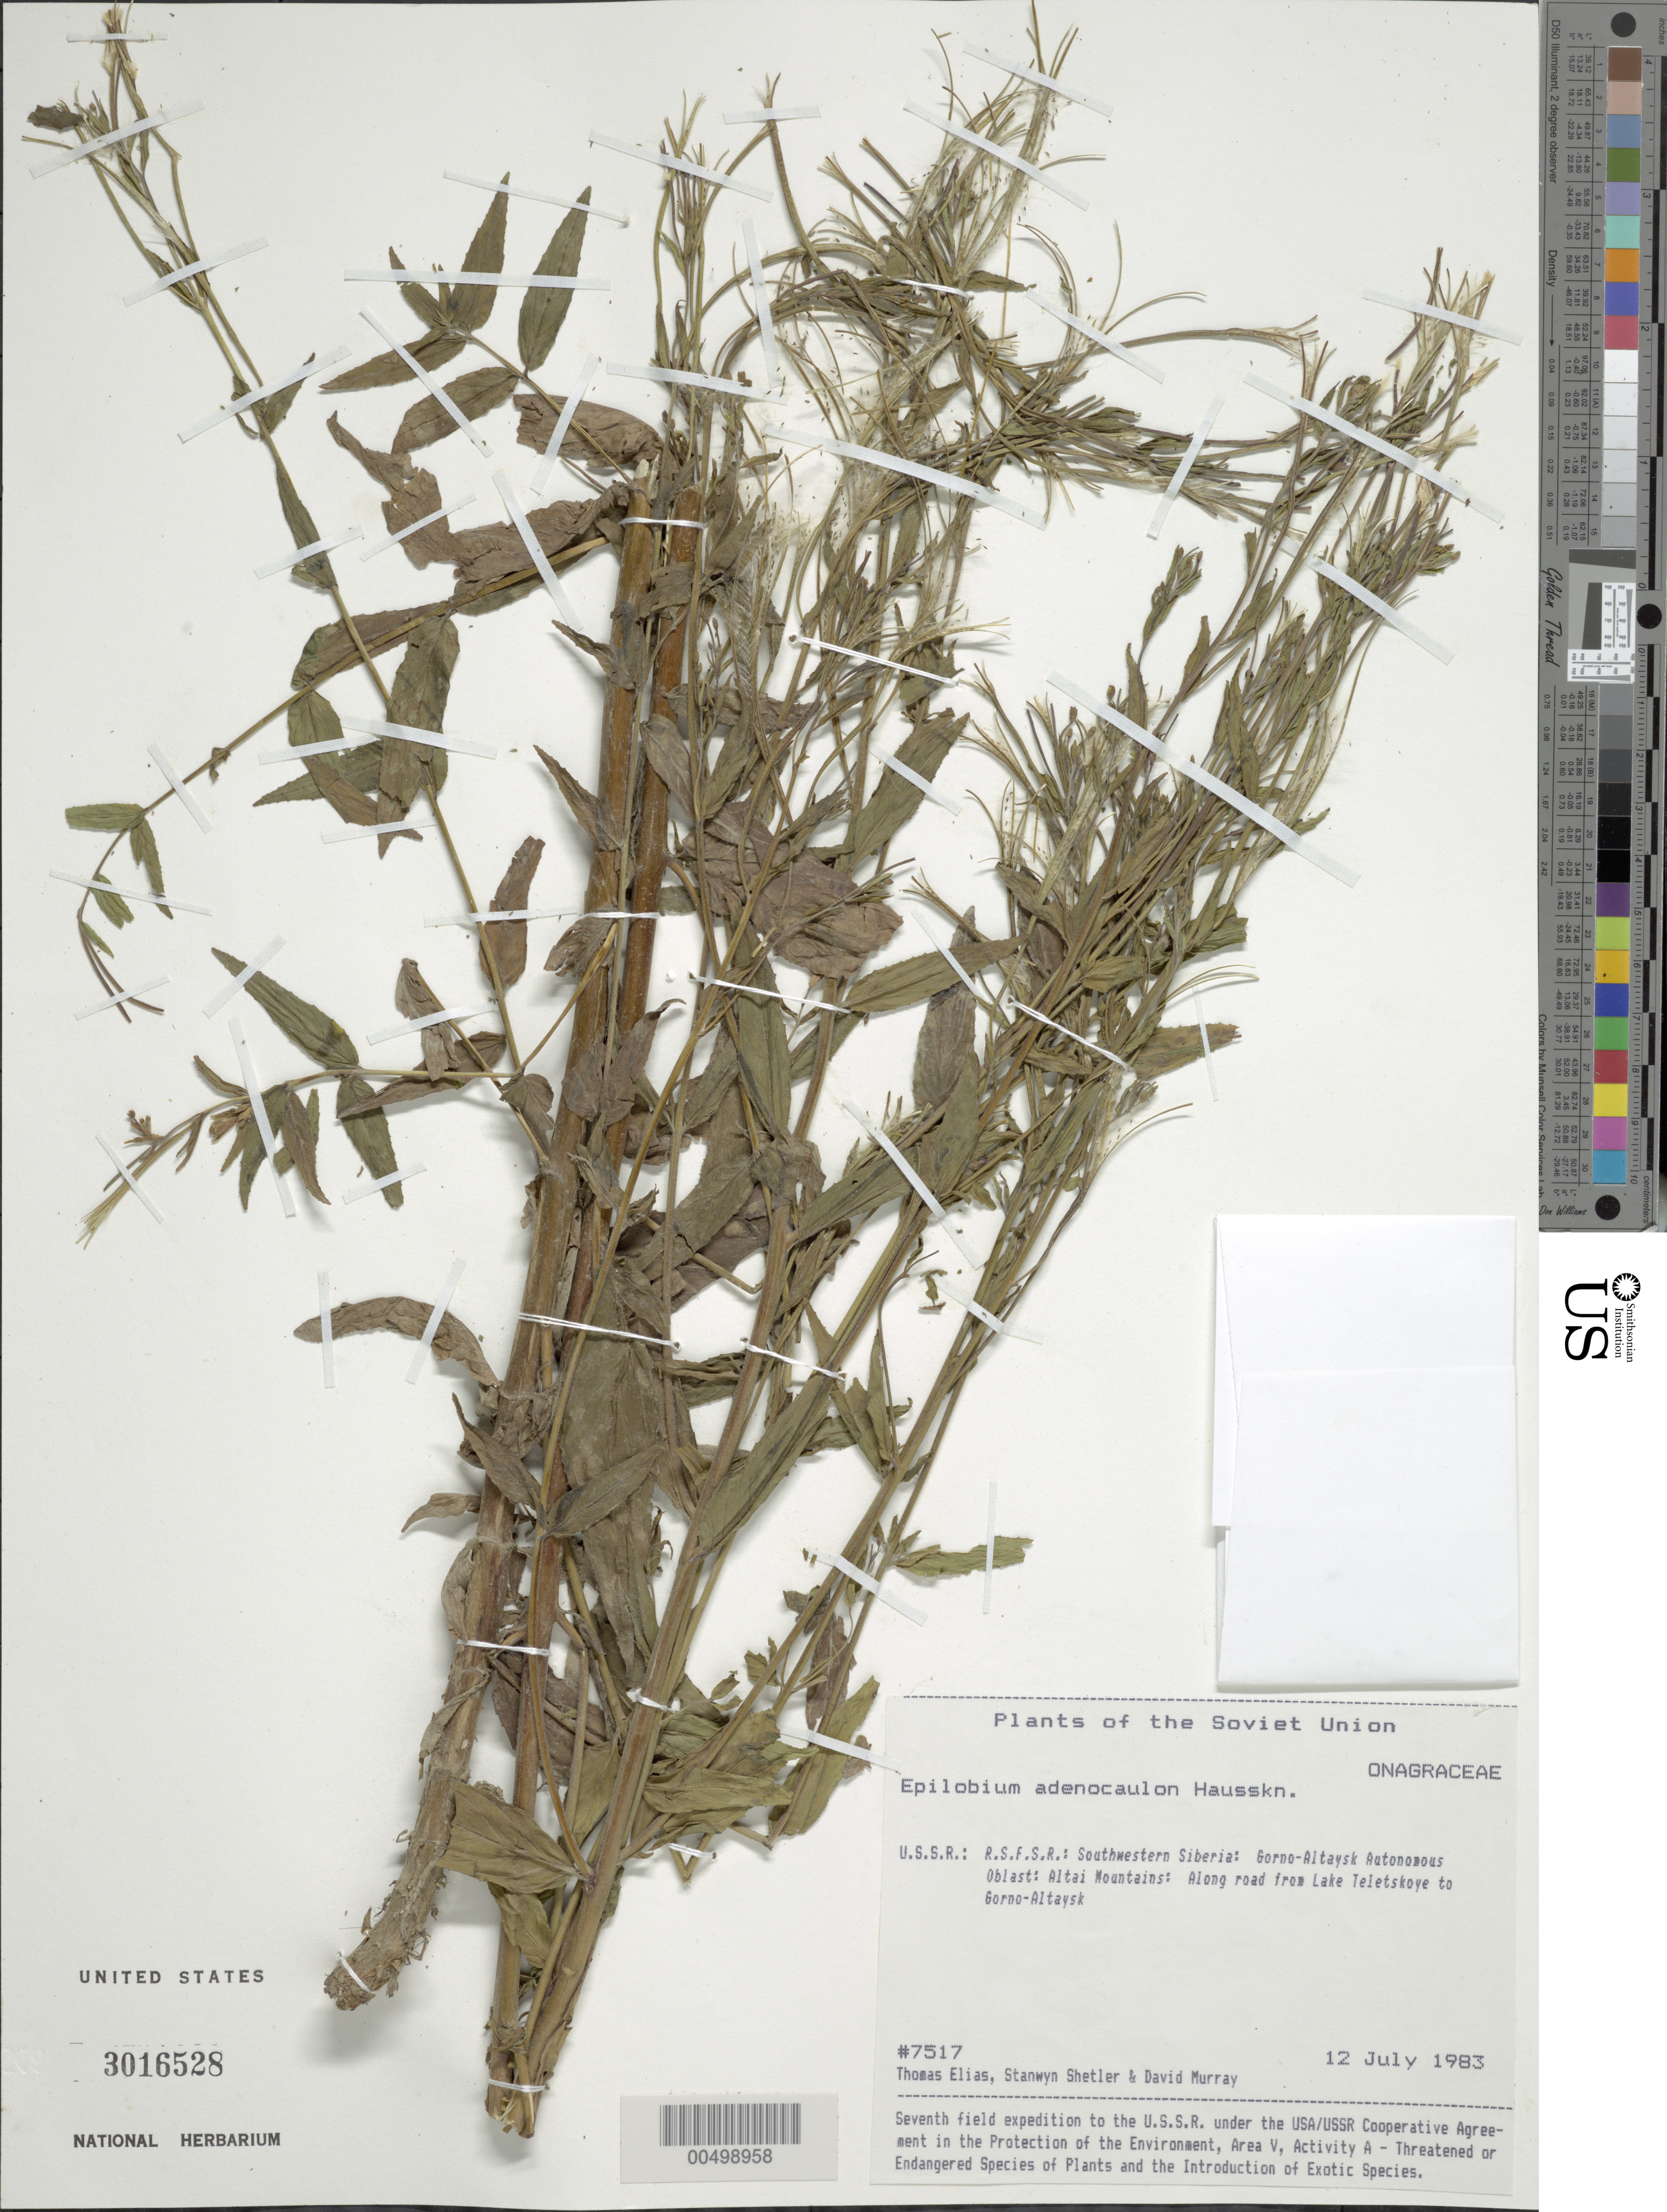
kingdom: Plantae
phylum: Tracheophyta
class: Magnoliopsida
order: Myrtales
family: Onagraceae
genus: Epilobium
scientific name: Epilobium ciliatum subsp. ciliatum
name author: Raf.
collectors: T. Elias, S. Shetler & D. F. Murray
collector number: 7517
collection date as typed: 12 Jul 1983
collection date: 1983-07-12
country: Russian Federation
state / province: Altai Republic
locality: Along road from Lake Teletskoye to Gorno-Altaysk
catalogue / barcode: US 3016528